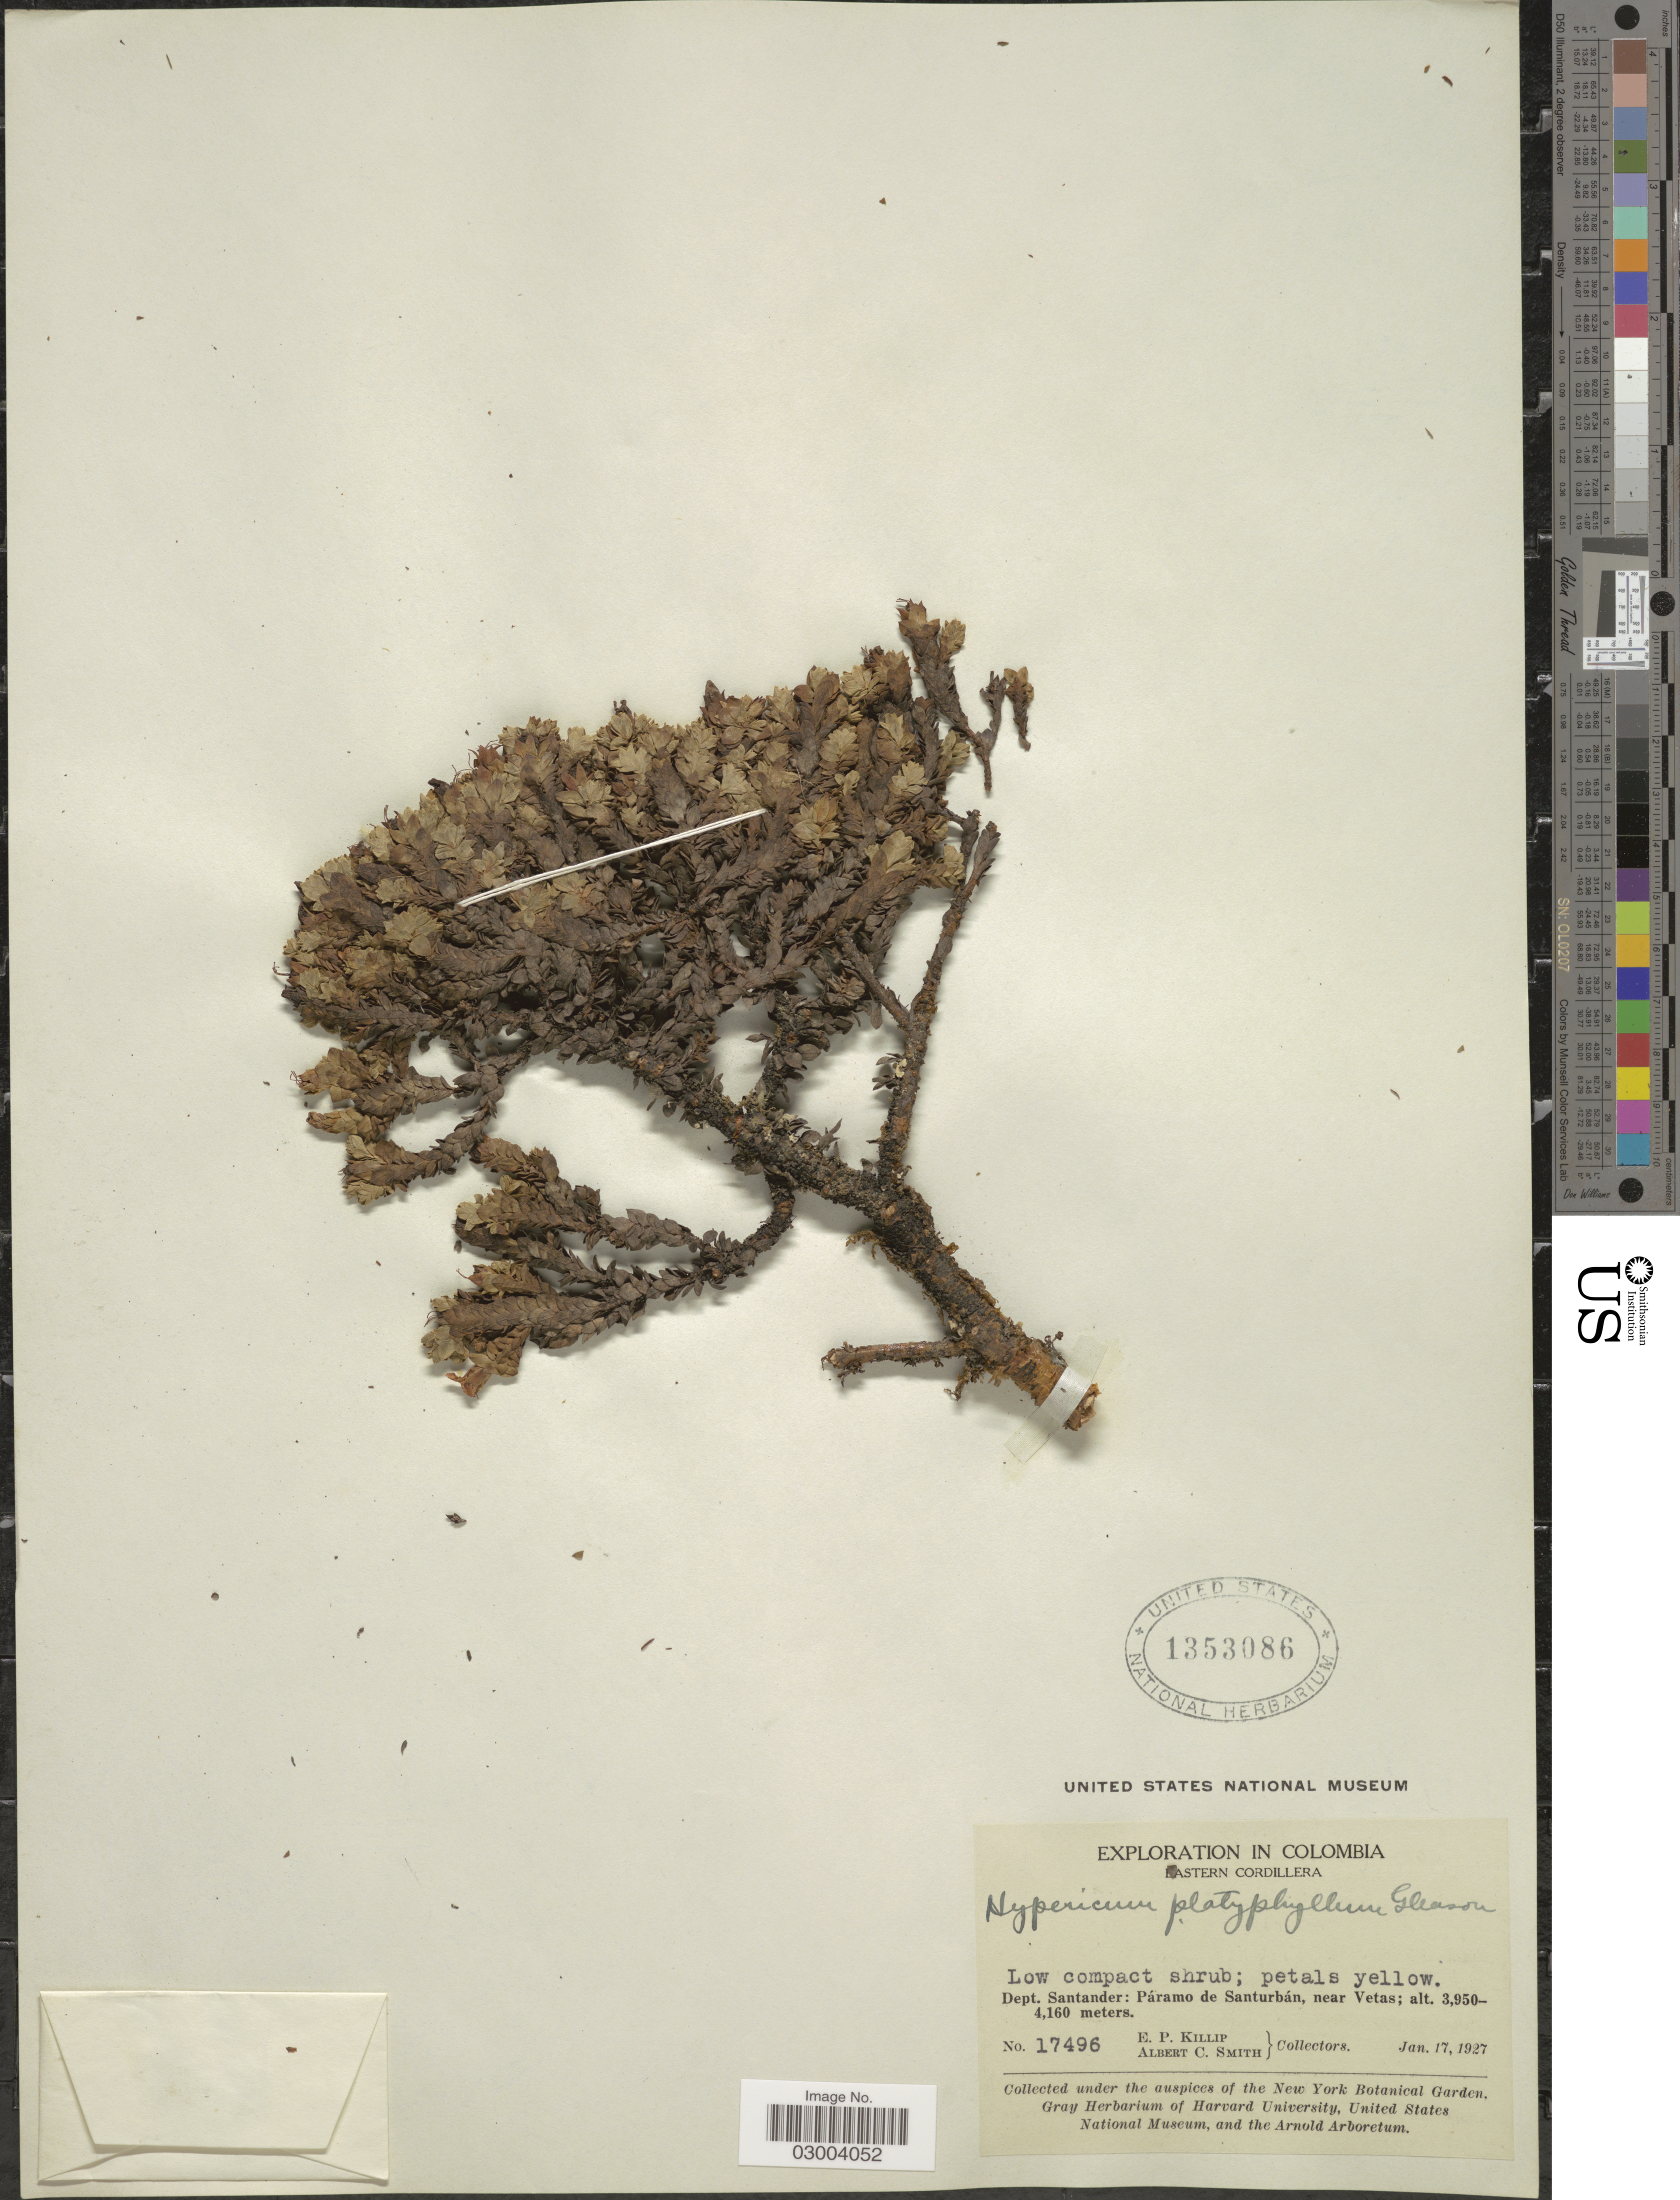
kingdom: Plantae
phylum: Tracheophyta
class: Magnoliopsida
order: Malpighiales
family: Hypericaceae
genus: Hypericum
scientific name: Hypericum phellos subsp. platyphyllum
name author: (Gleason) N. Robson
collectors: E. P. Killip & A. C. Smith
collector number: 17496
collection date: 1927-01-17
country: Colombia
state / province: Santander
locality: Eastern Cordillera, Dept. Santander: Páramo de Santurbán, near Vetas.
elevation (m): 3950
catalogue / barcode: US 1353086